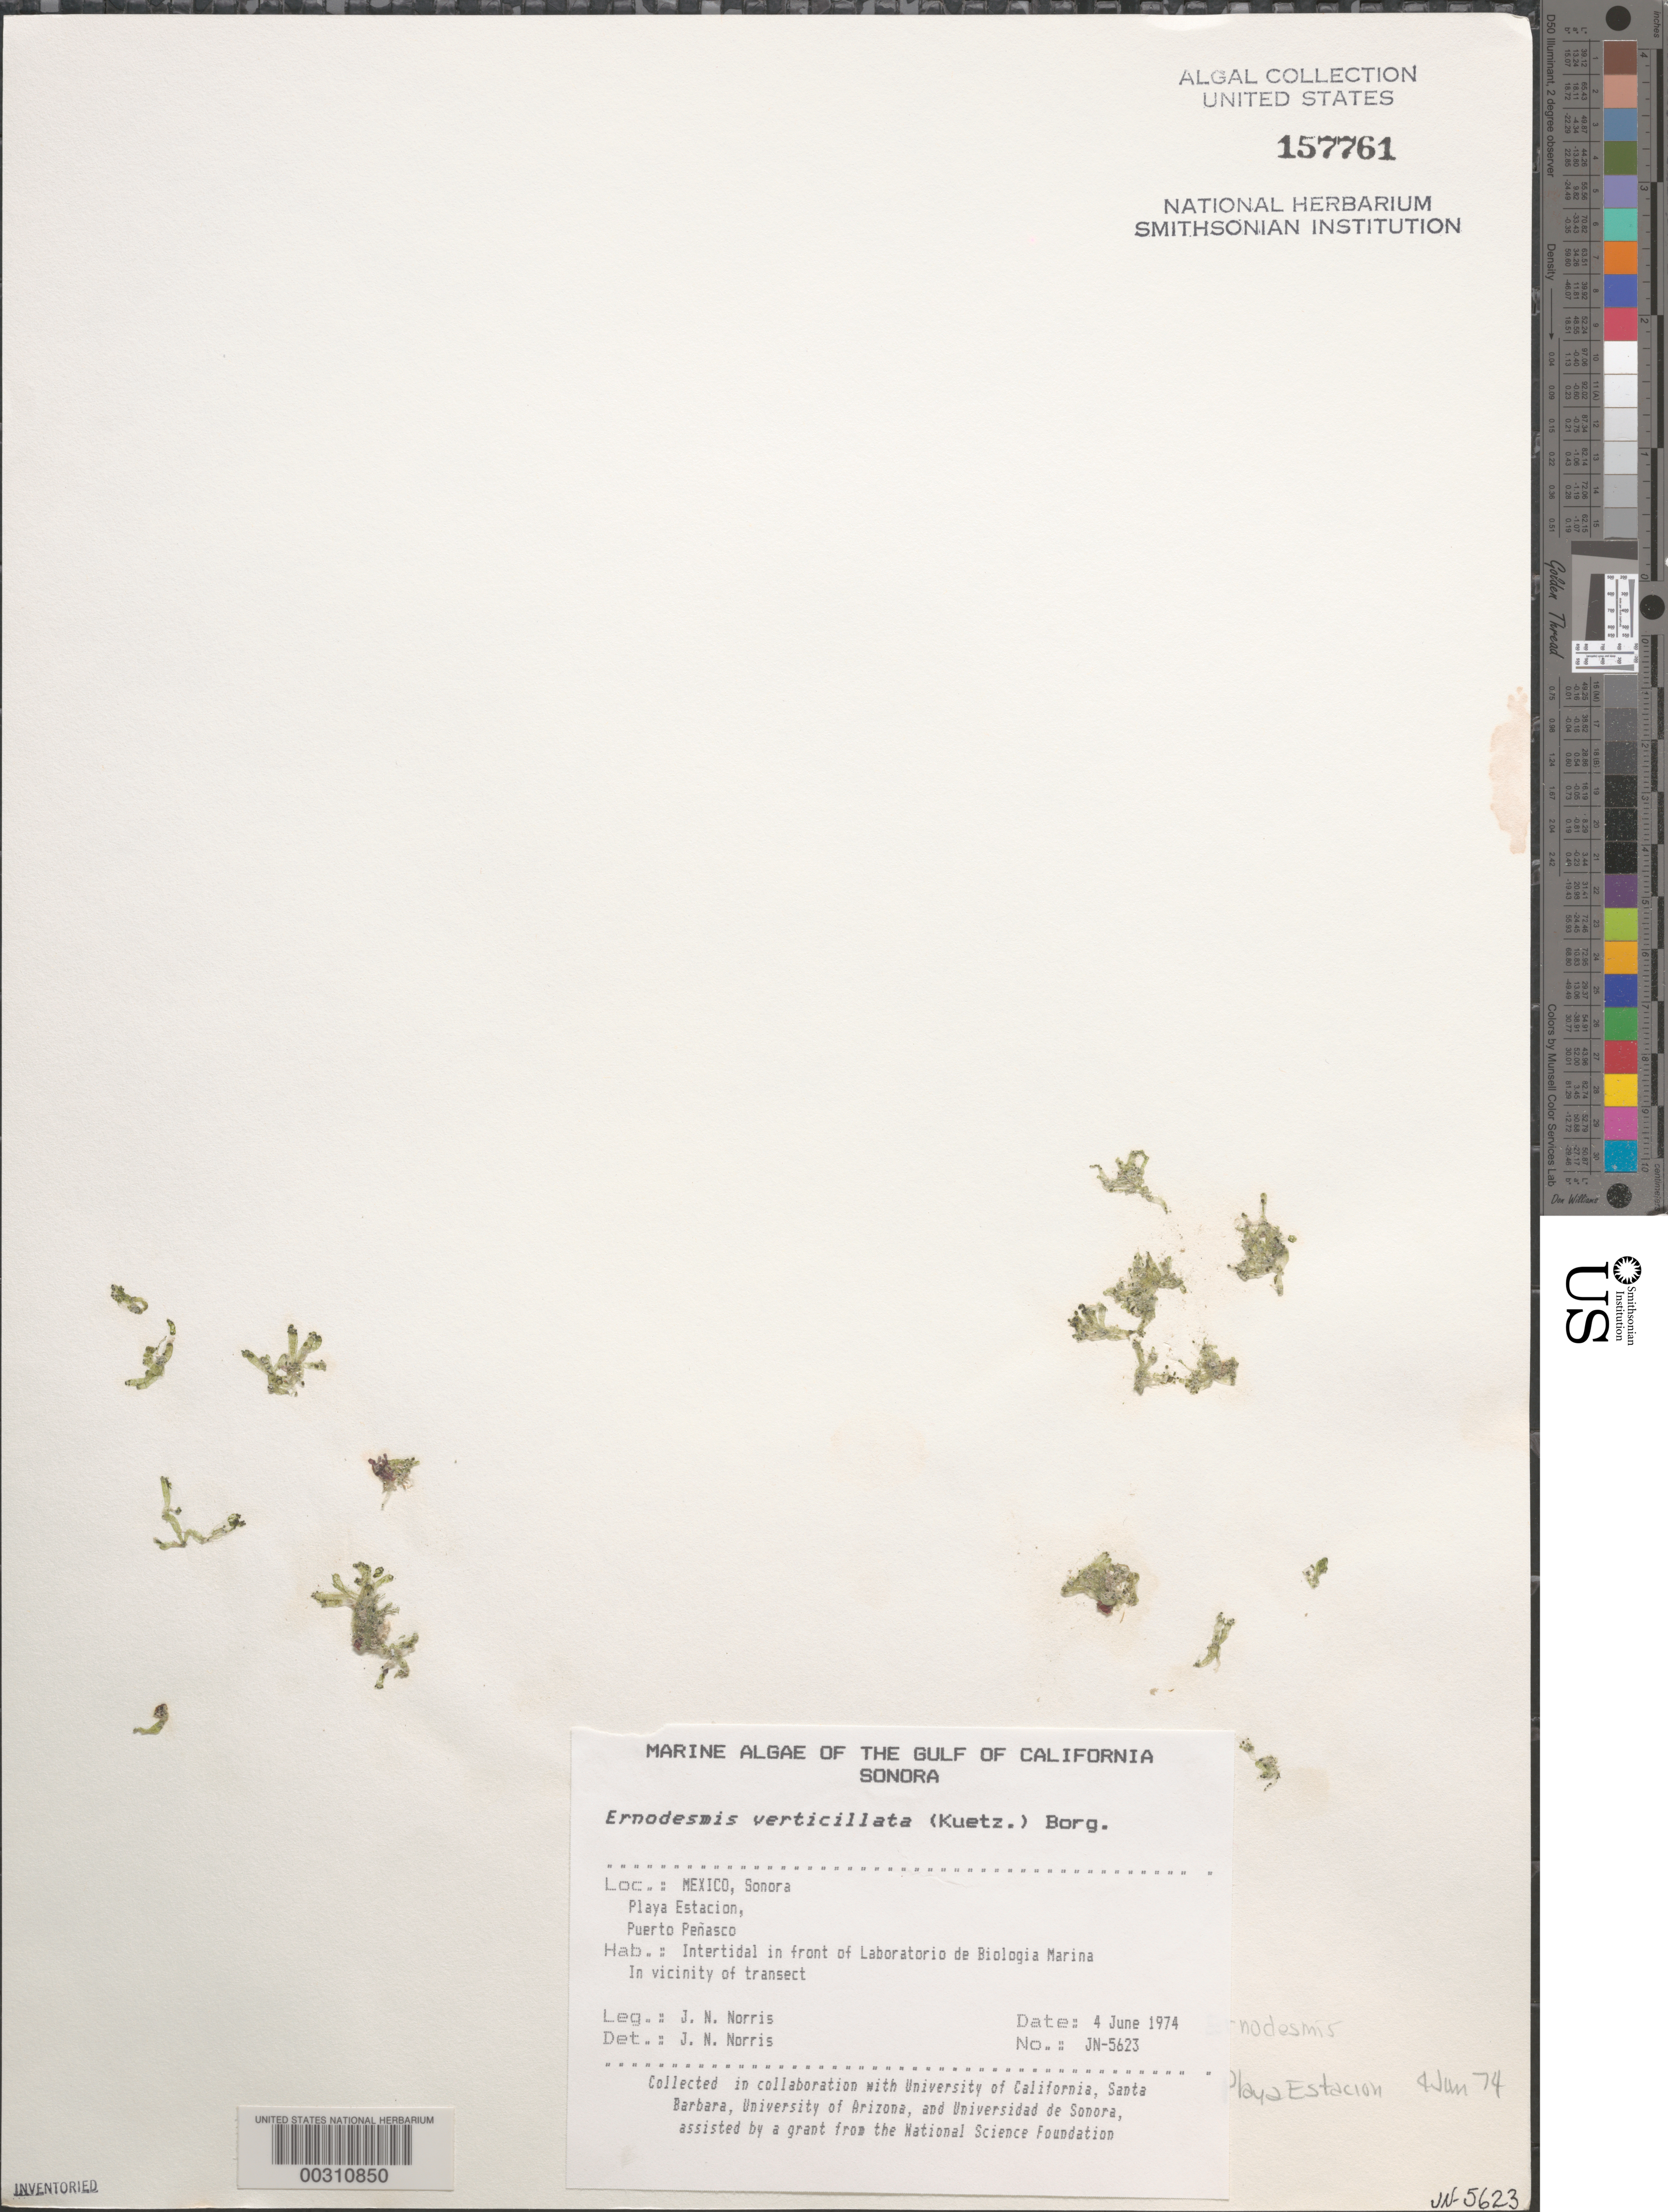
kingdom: Plantae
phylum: Chlorophyta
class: Ulvophyceae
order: Siphonocladales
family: Siphonocladaceae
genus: Ernodesmis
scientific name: Ernodesmis verticillata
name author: (Kütz.) Børgesen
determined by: Norris, James N.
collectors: J. N. Norris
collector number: JN-5623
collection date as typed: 04 Jun 1974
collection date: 1974-06-04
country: Mexico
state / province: Sonora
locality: Playa Estacion, Puerto Penasco, marine laboratory shore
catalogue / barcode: US 157761